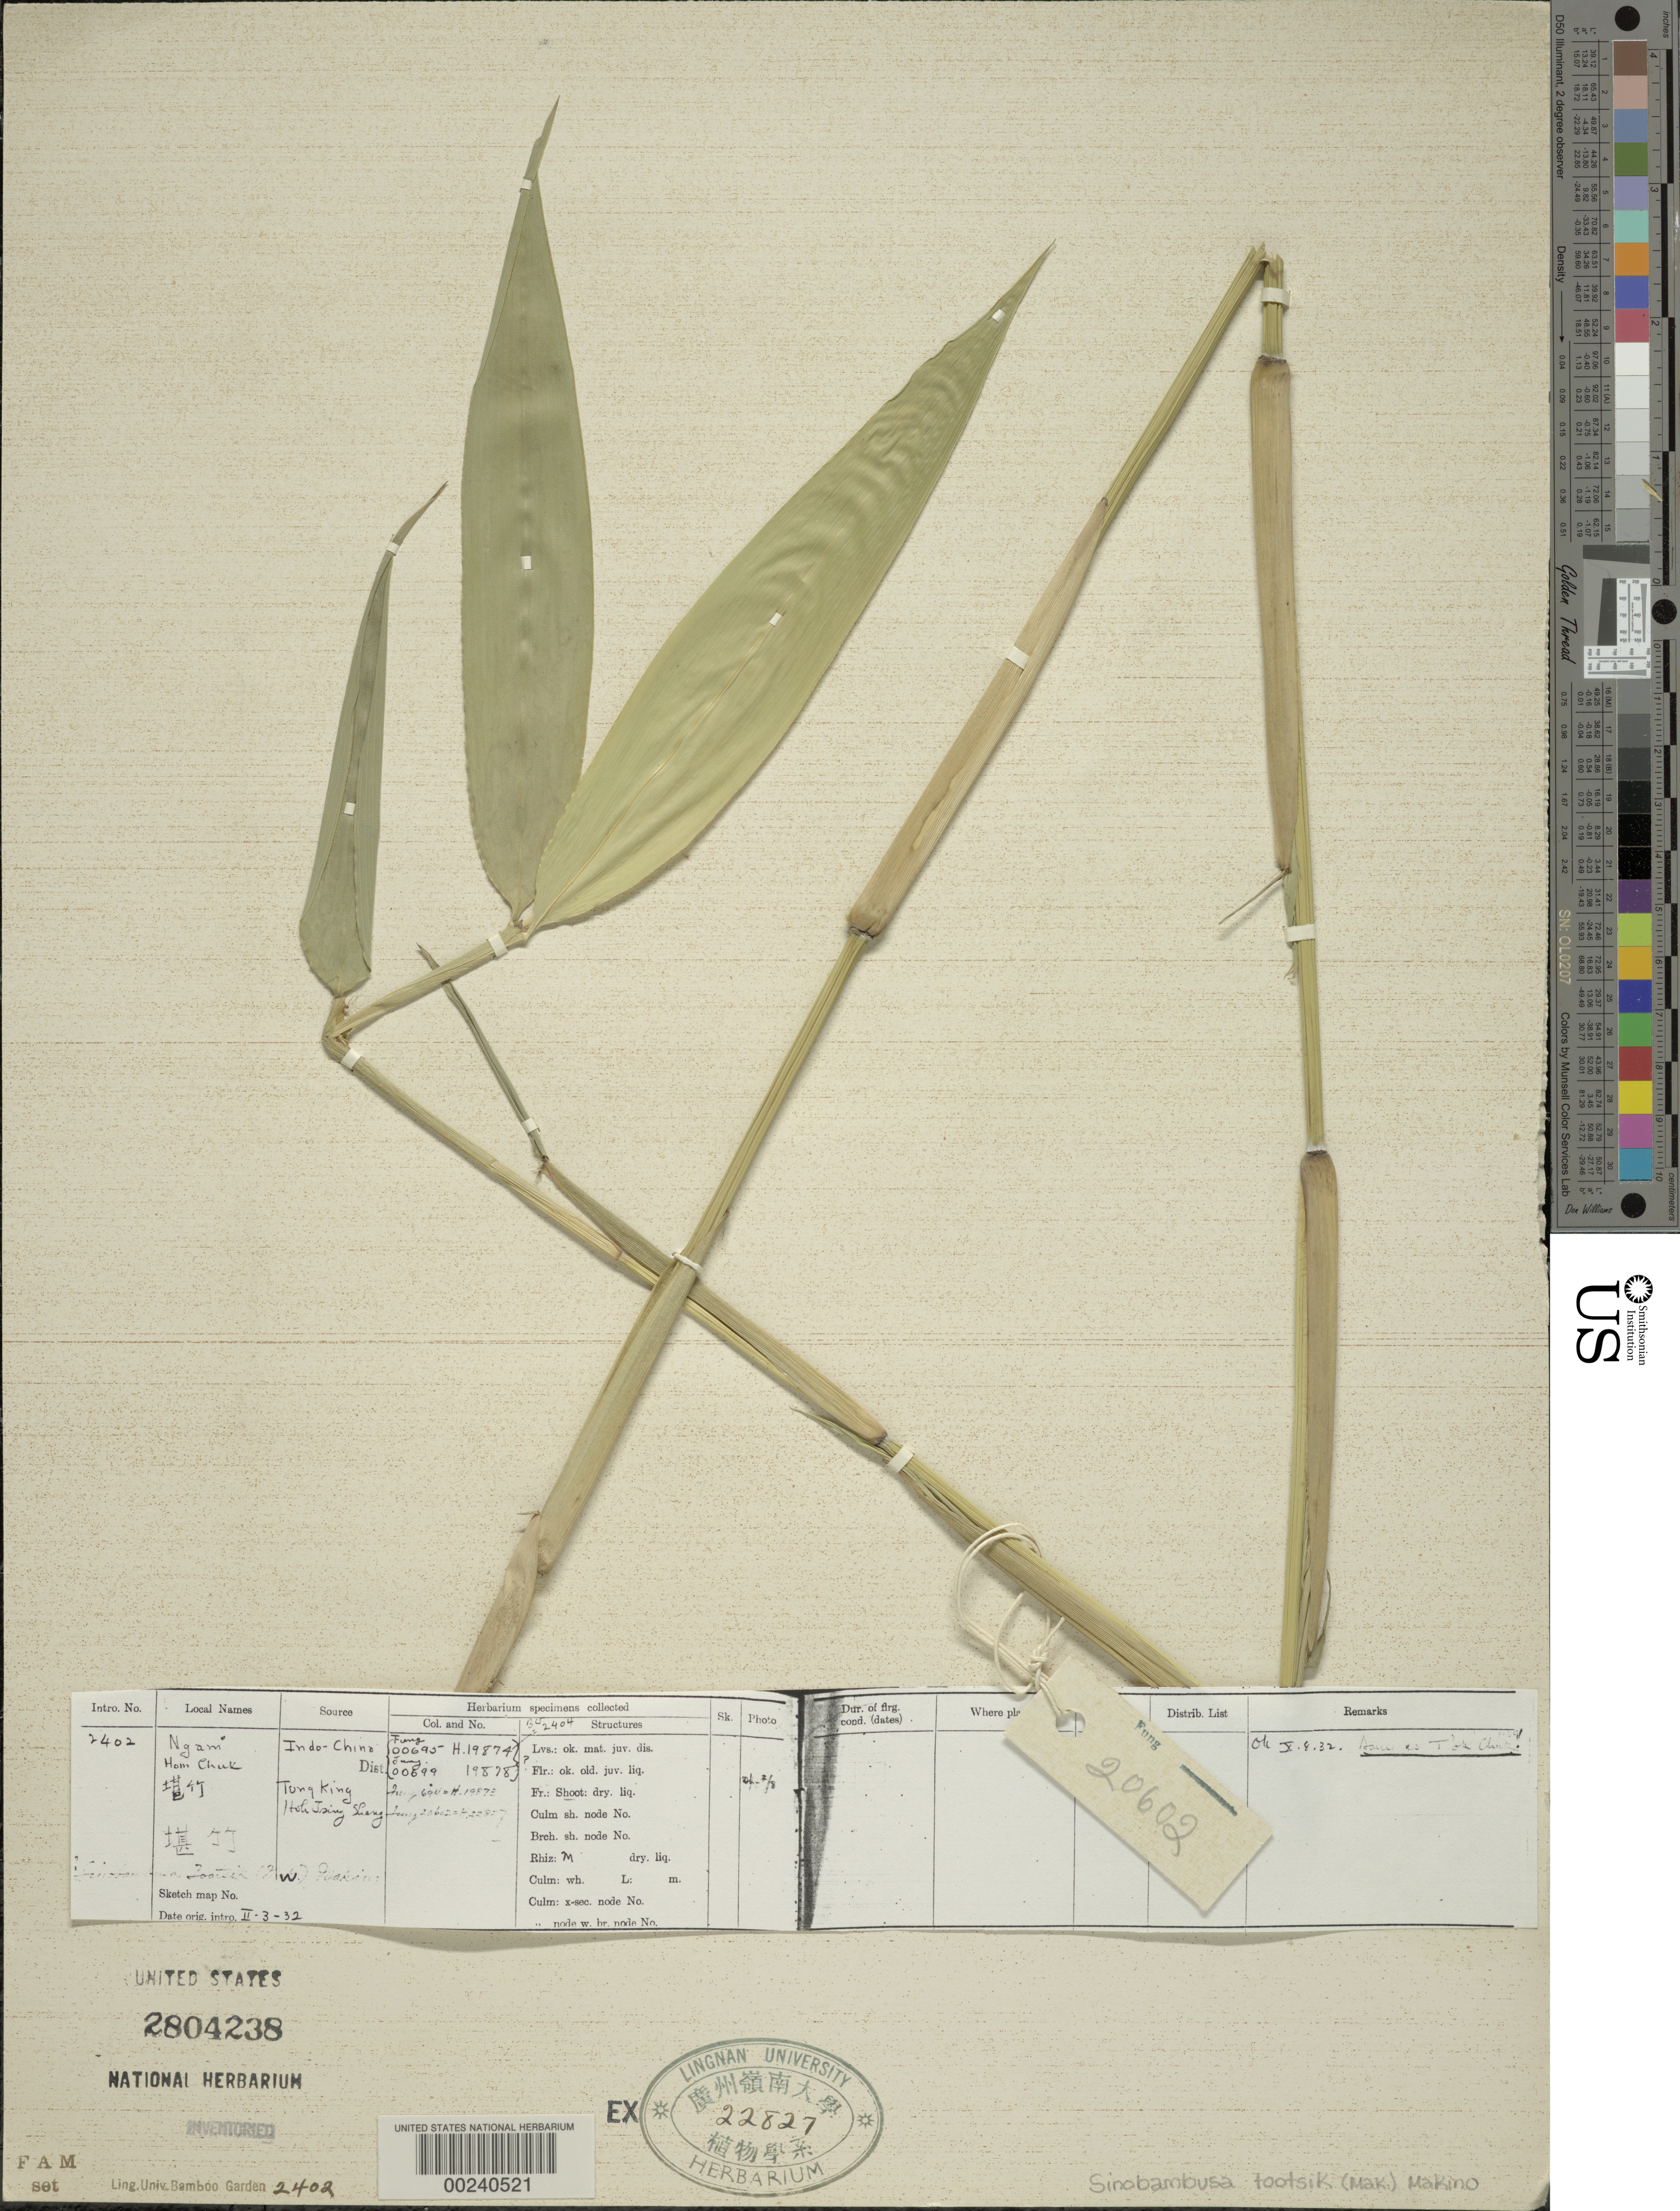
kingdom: Plantae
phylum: Tracheophyta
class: Liliopsida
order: Poales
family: Poaceae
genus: Sinobambusa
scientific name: Sinobambusa tootsik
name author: Makino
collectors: H. L. Fung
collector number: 20602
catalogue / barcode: US 2804238